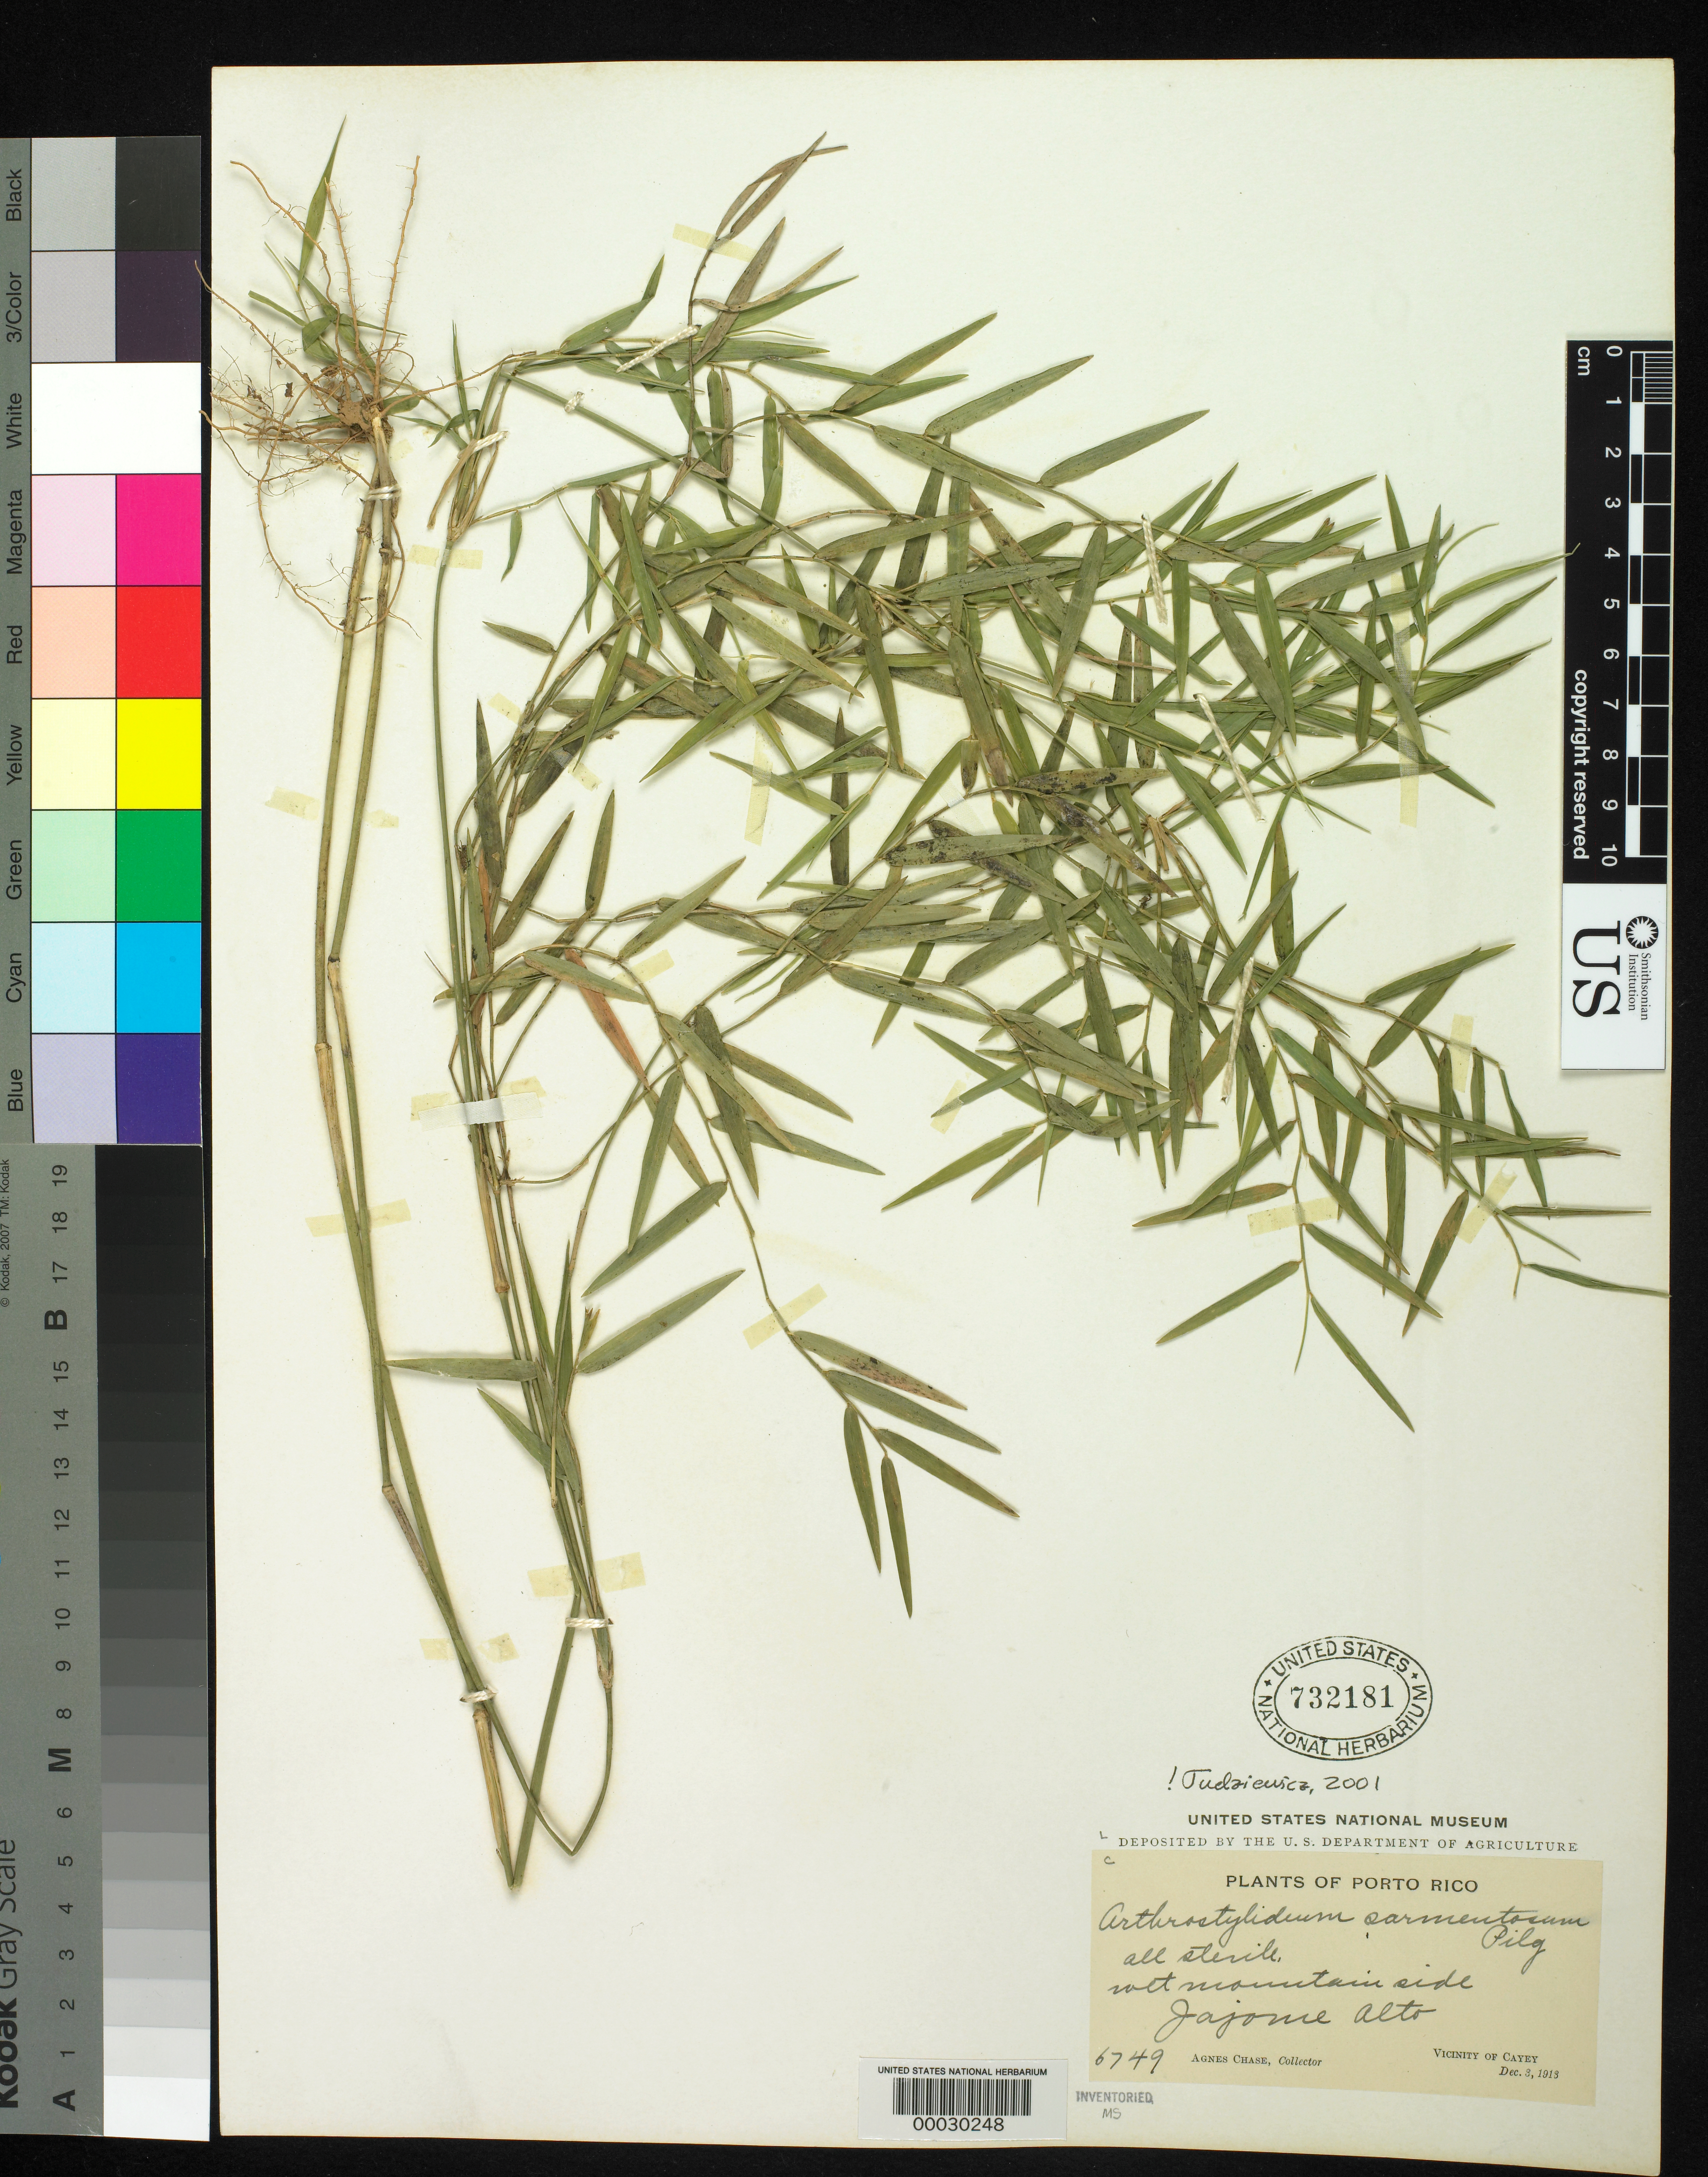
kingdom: Plantae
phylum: Tracheophyta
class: Liliopsida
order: Poales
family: Poaceae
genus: Arthrostylidium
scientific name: Arthrostylidium sarmentosum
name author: Pilg. in Urb.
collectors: A. Chase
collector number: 6749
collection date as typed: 03 Dec 1913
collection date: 1913-12-03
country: Puerto Rico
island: Greater Antilles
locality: Cayey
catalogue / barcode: US 732181